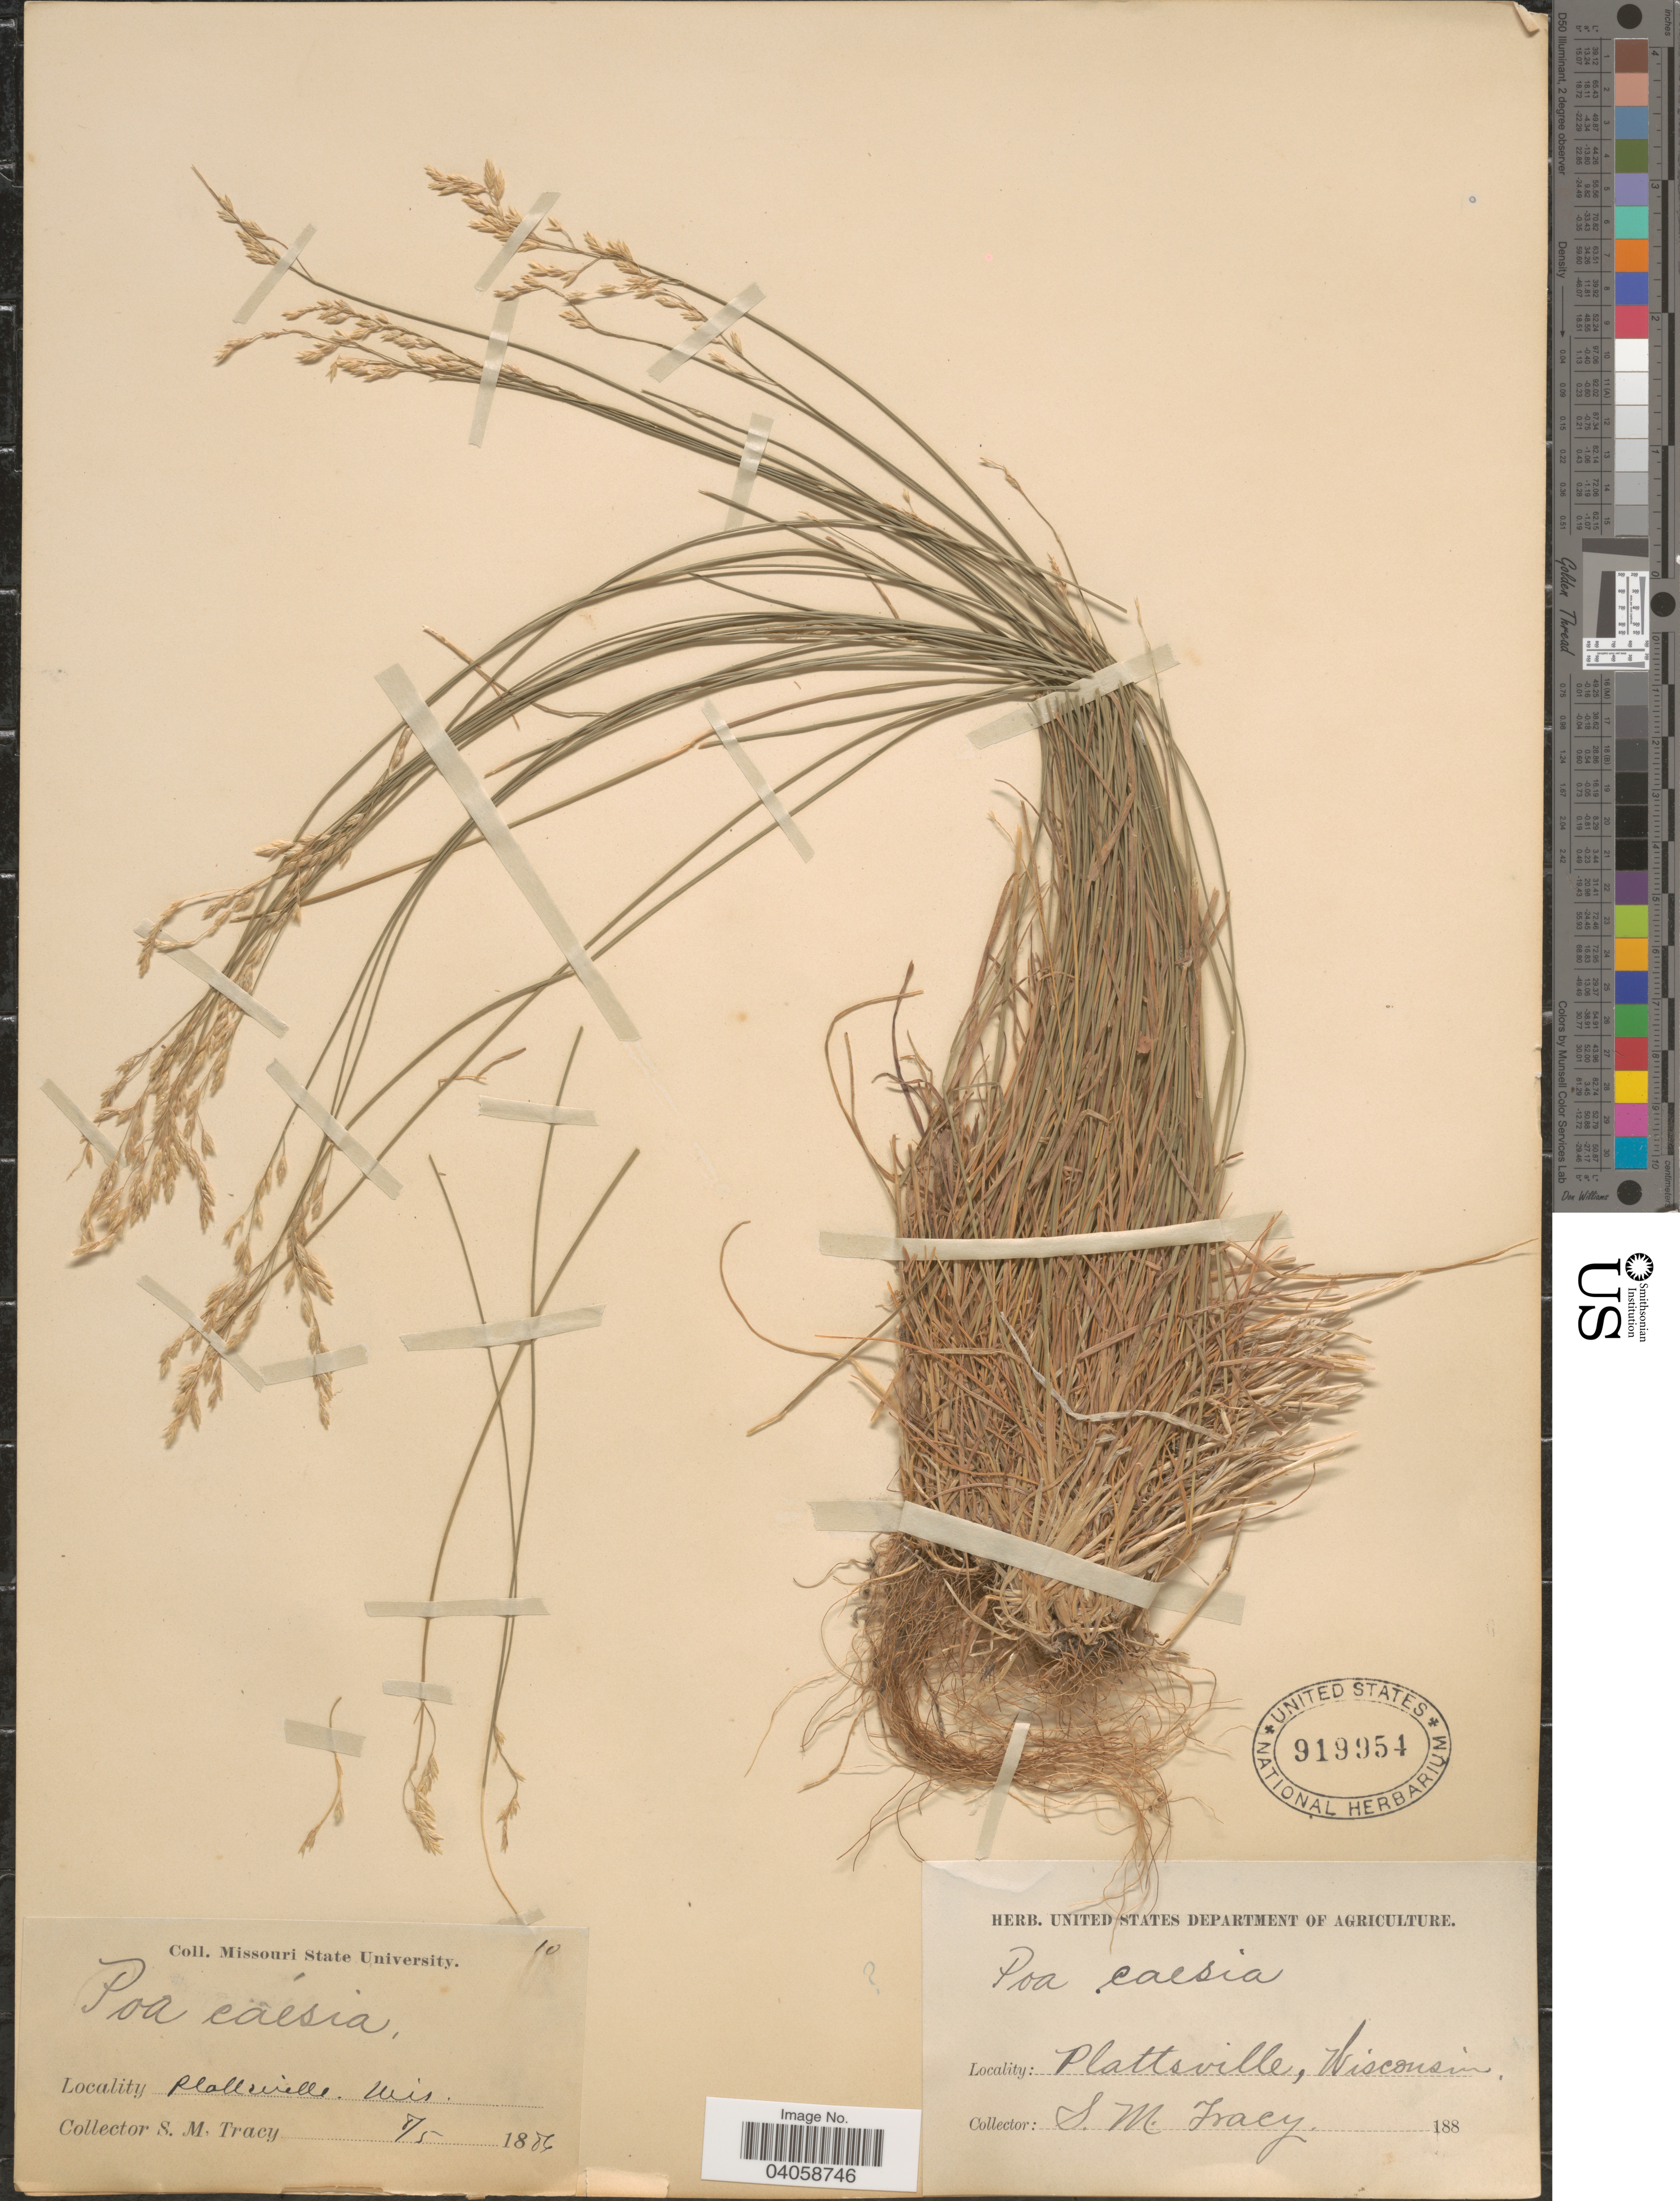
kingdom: Plantae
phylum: Tracheophyta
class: Liliopsida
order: Poales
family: Poaceae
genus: Poa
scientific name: Poa glauca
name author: Vahl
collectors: S. M. Tracy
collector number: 10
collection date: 1886-08-05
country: United States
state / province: Wisconsin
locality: Plattsville.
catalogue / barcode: US 919954